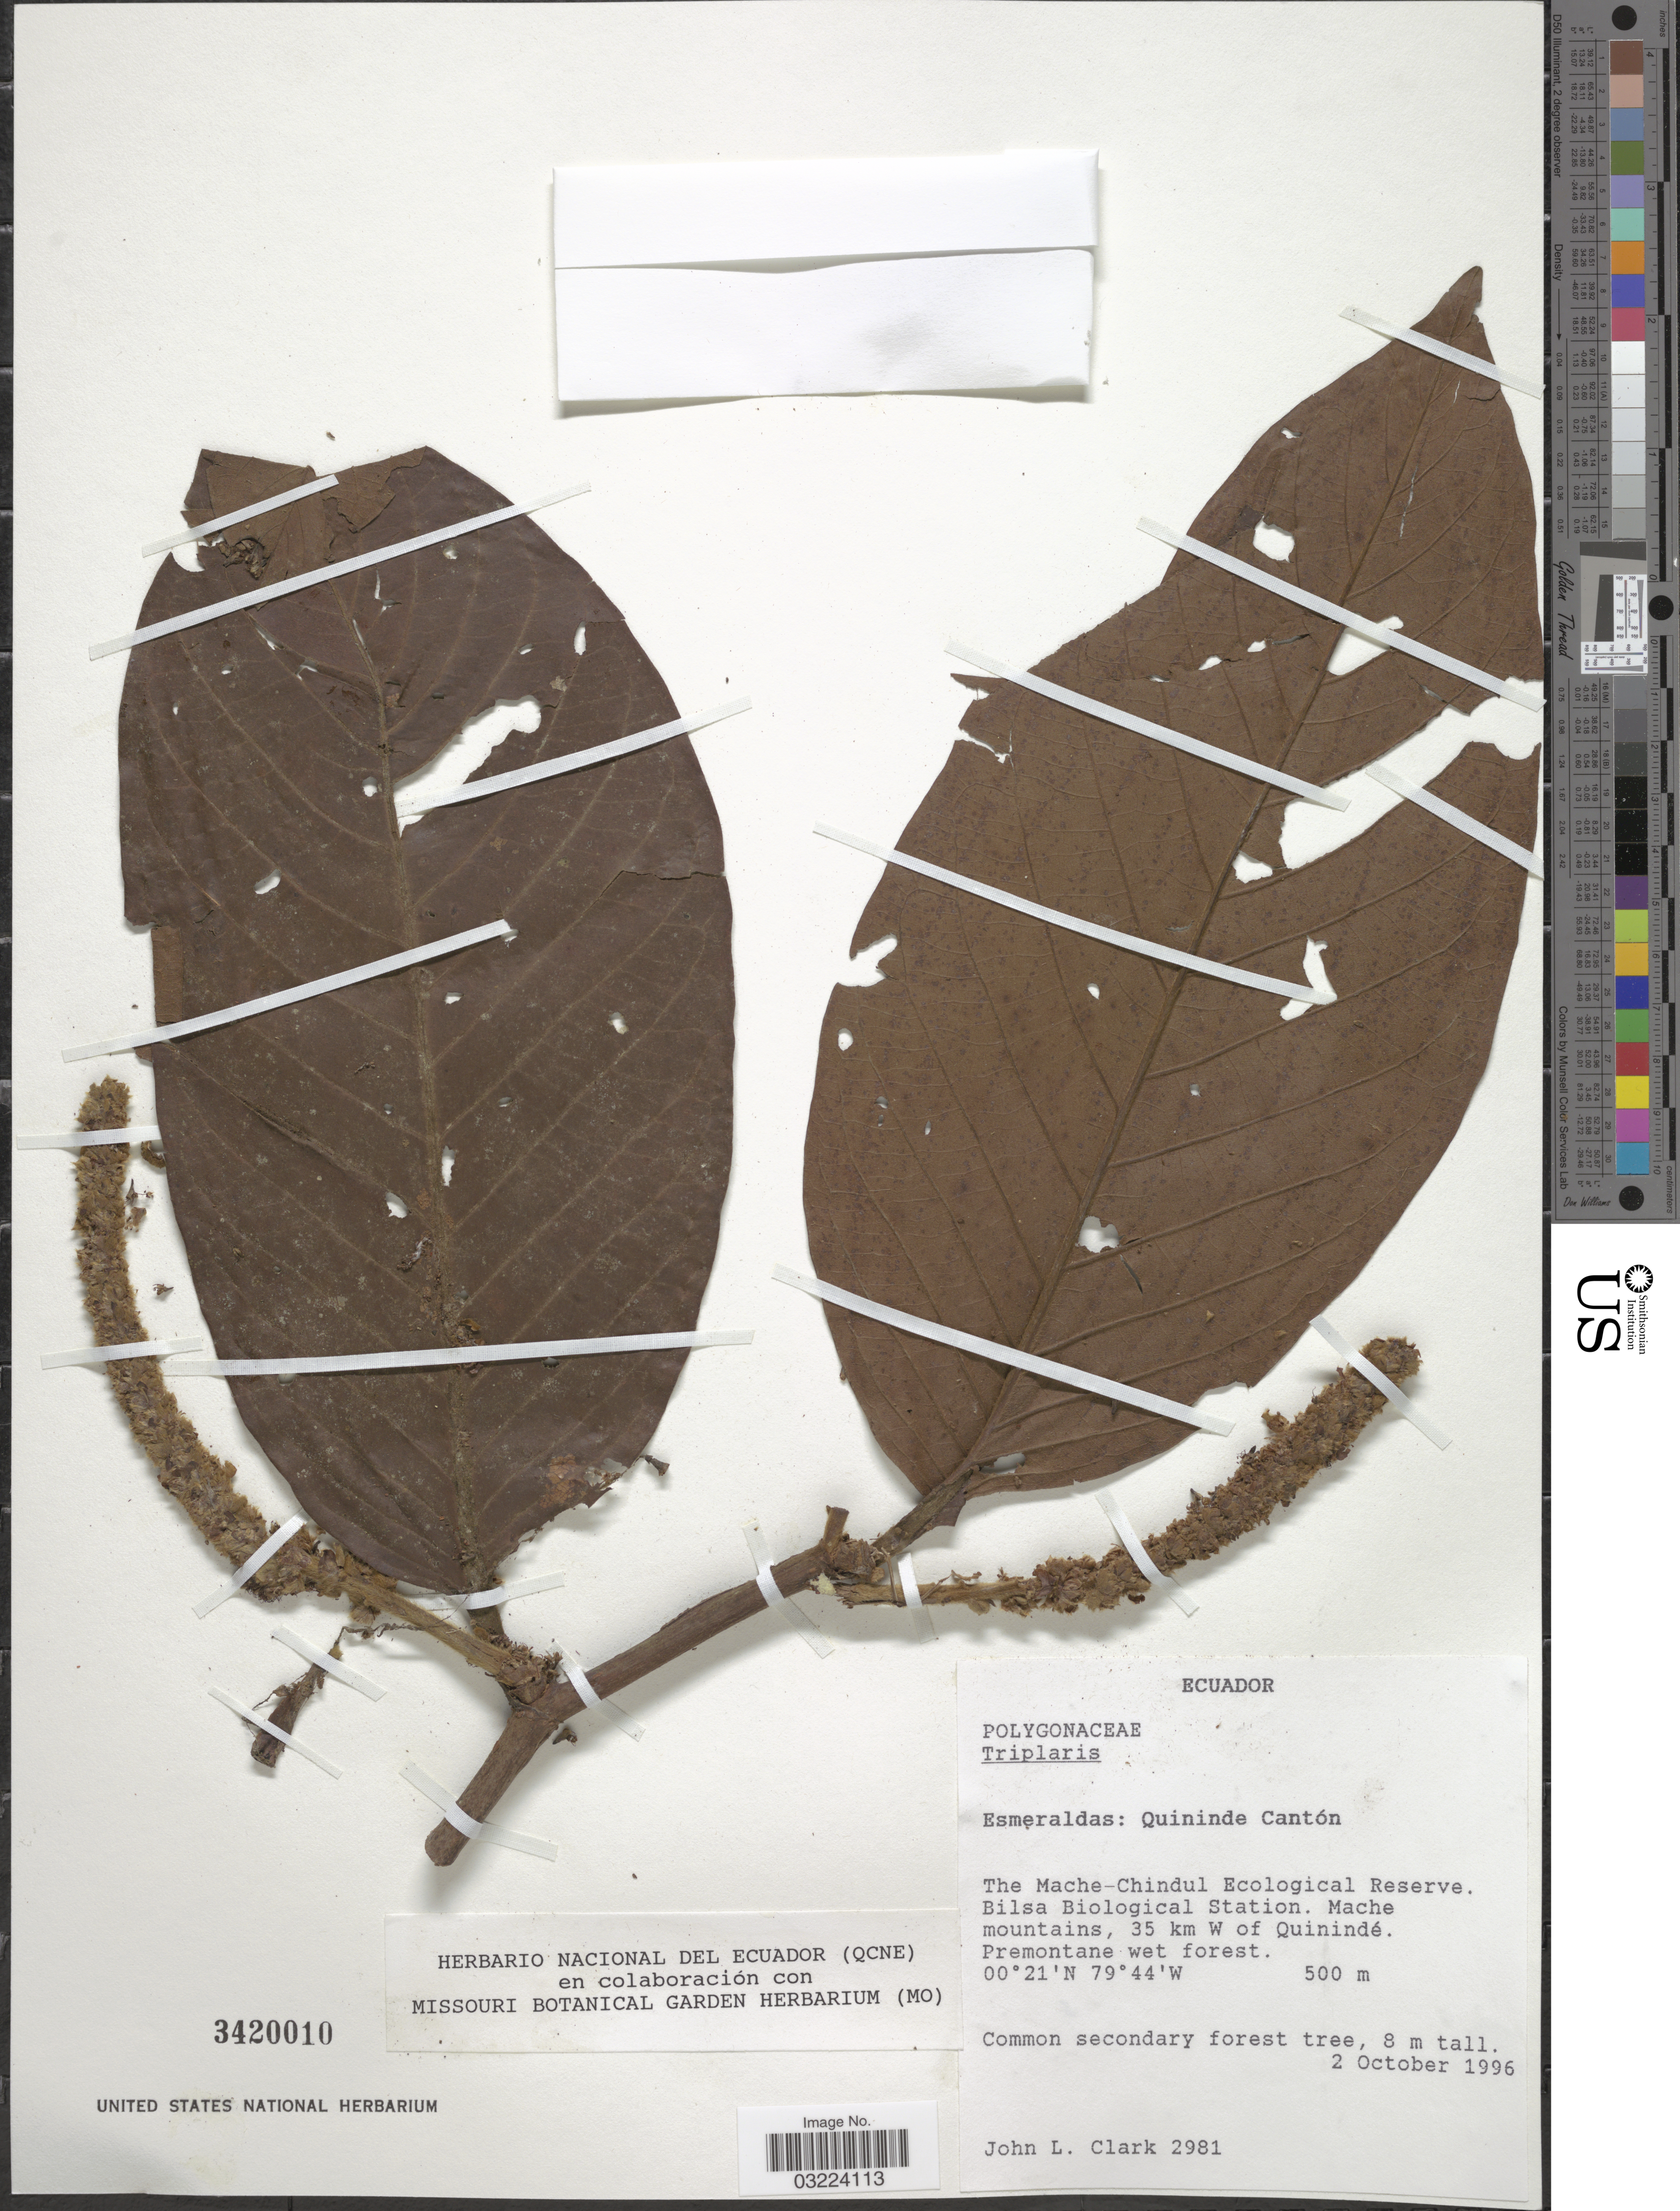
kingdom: Plantae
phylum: Tracheophyta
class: Magnoliopsida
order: Caryophyllales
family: Polygonaceae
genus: Triplaris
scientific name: Triplaris sp.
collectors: J. L. Clark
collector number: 2981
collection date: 1996-10-02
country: Ecuador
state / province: Esmeraldas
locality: Quininde Cantón, The Mache-Chindul Ecological Reserve. Bilsa Biological Station. Mache mountains, 35 km W of Quinindé. Premontane wet forest.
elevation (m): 500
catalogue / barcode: US 3420010